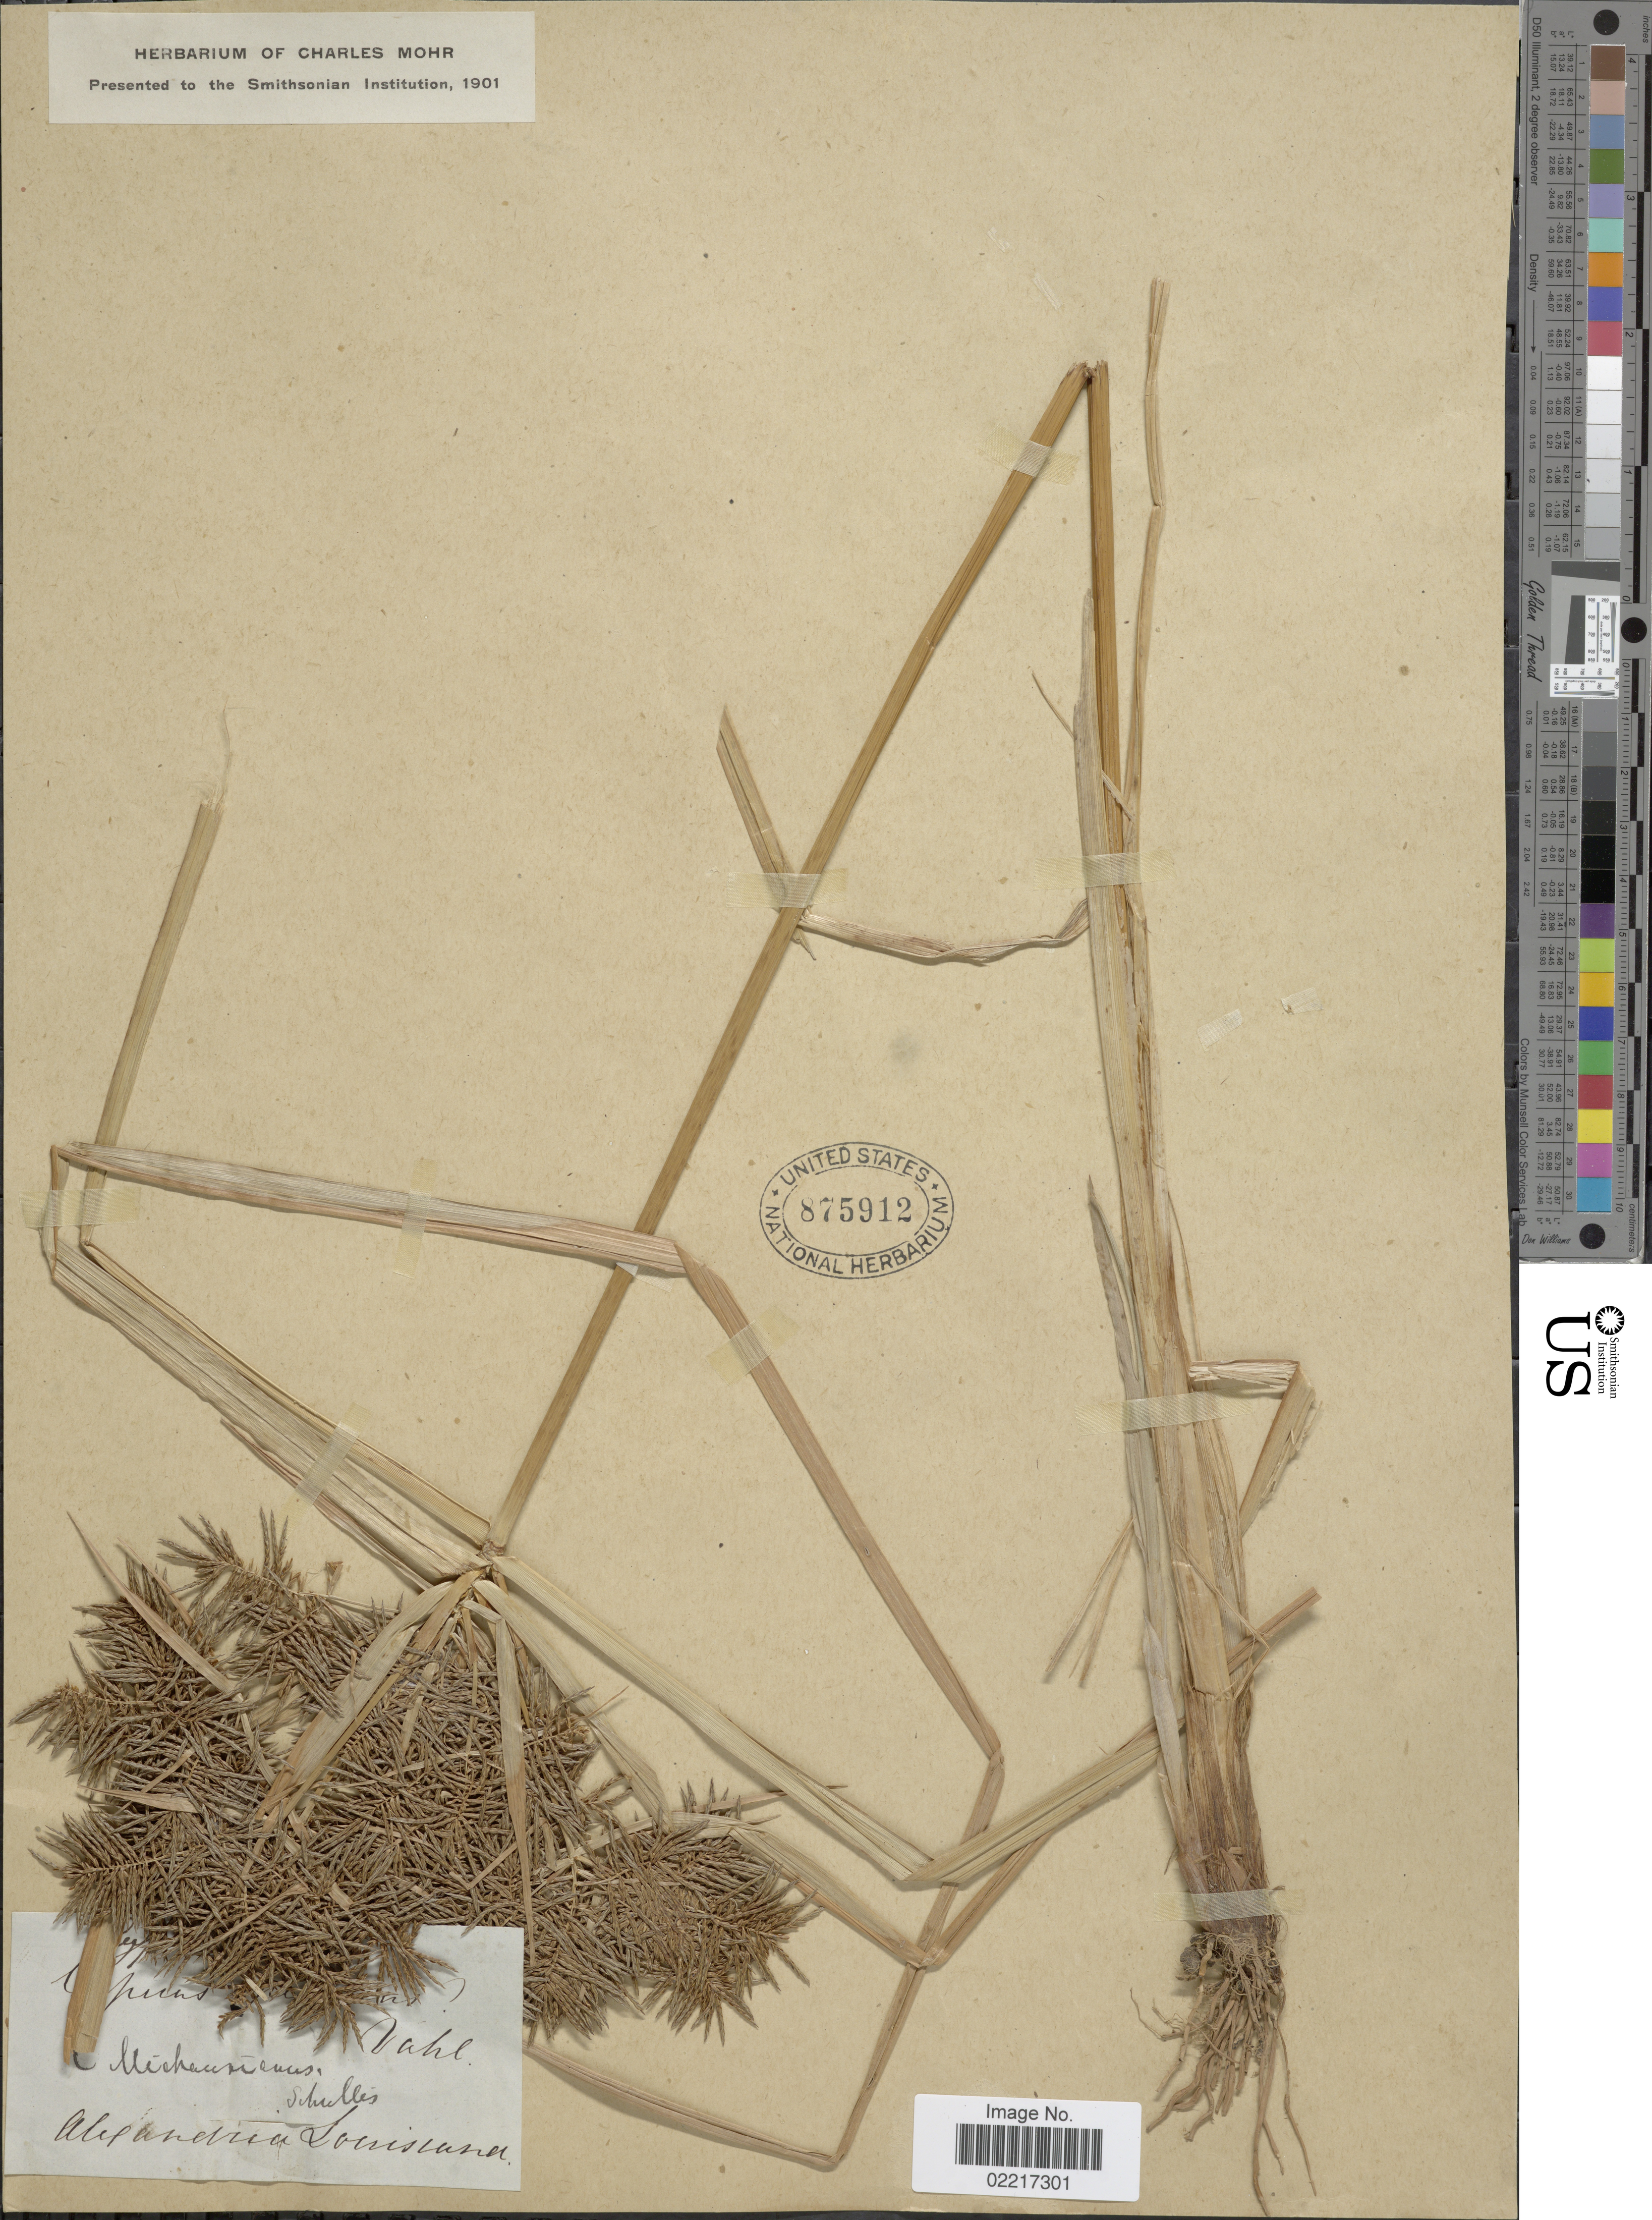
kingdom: Plantae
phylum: Tracheophyta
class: Liliopsida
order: Poales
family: Cyperaceae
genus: Cyperus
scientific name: Cyperus odoratus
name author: L.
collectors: Schulles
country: United States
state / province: Louisiana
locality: Alexandria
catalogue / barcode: US 875912